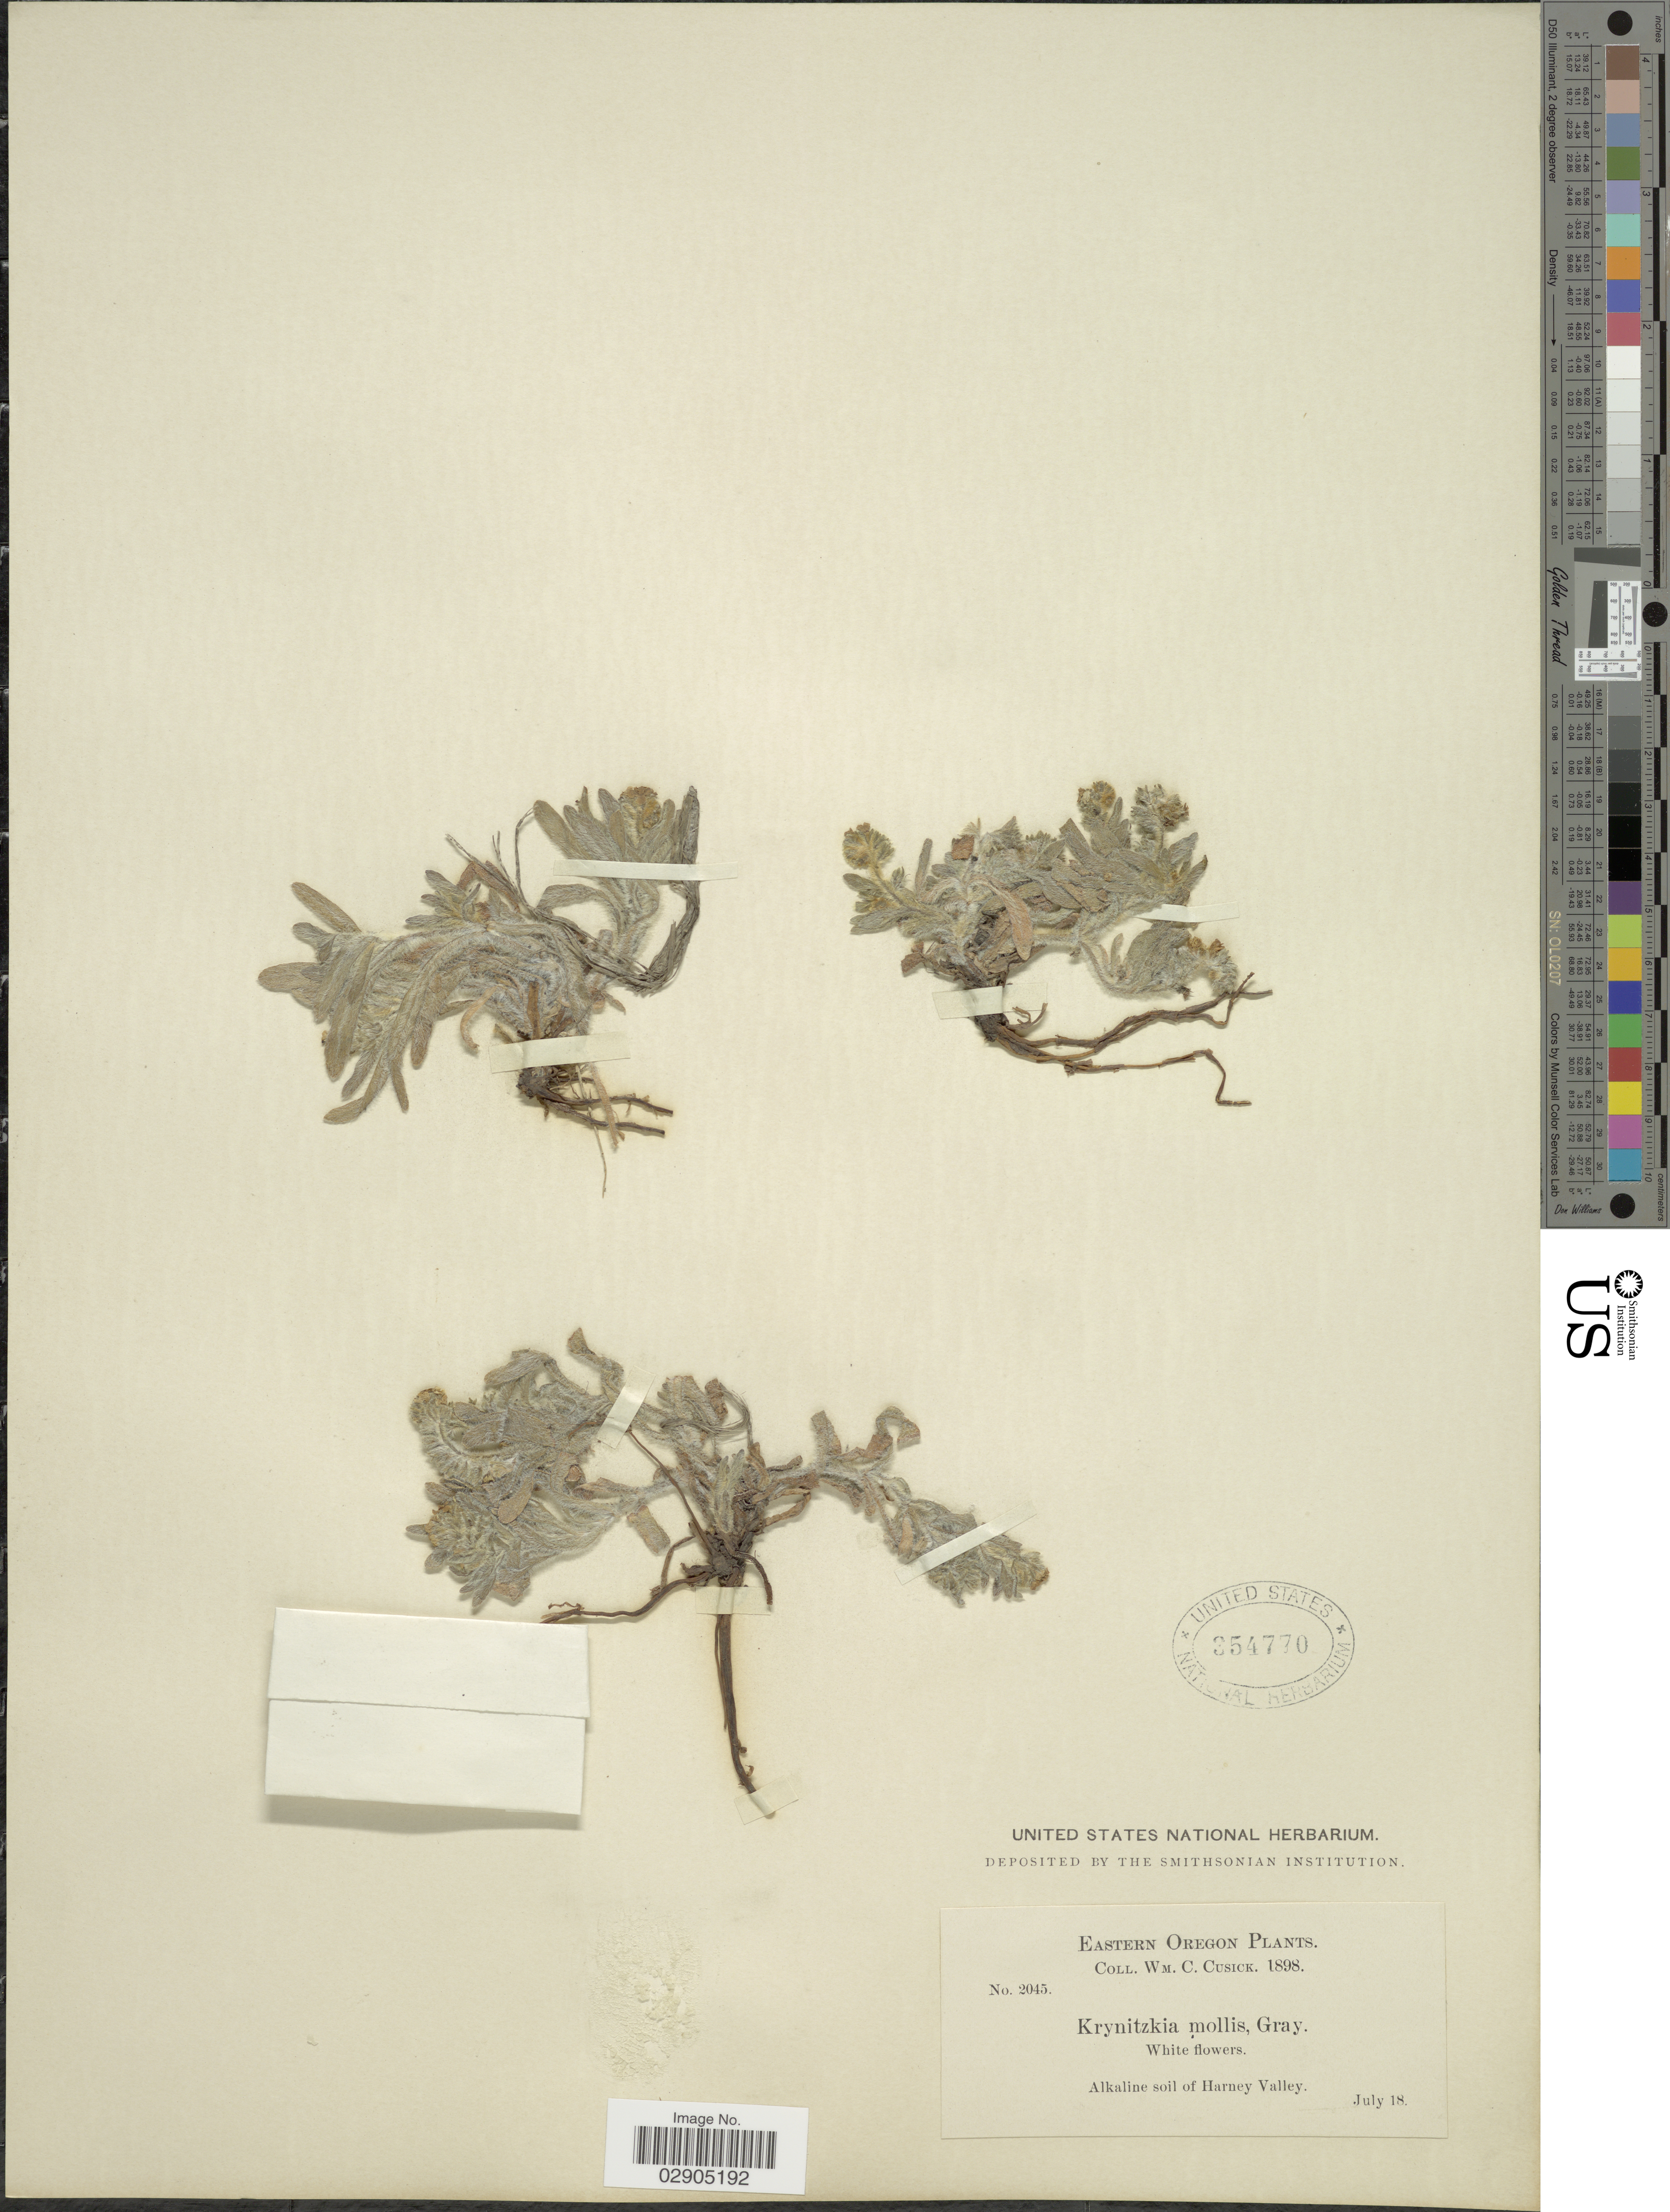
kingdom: Plantae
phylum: Tracheophyta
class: Magnoliopsida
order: Boraginales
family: Boraginaceae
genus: Allocarya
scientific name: Allocarya chorisiana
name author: (Cham. & Schltdl.) Greene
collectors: W. C. Cusick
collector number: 2045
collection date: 1898-07-18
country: United States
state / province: Oregon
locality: Eastern Oregon. Alkaline soil of Harney Valley.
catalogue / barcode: US 354770